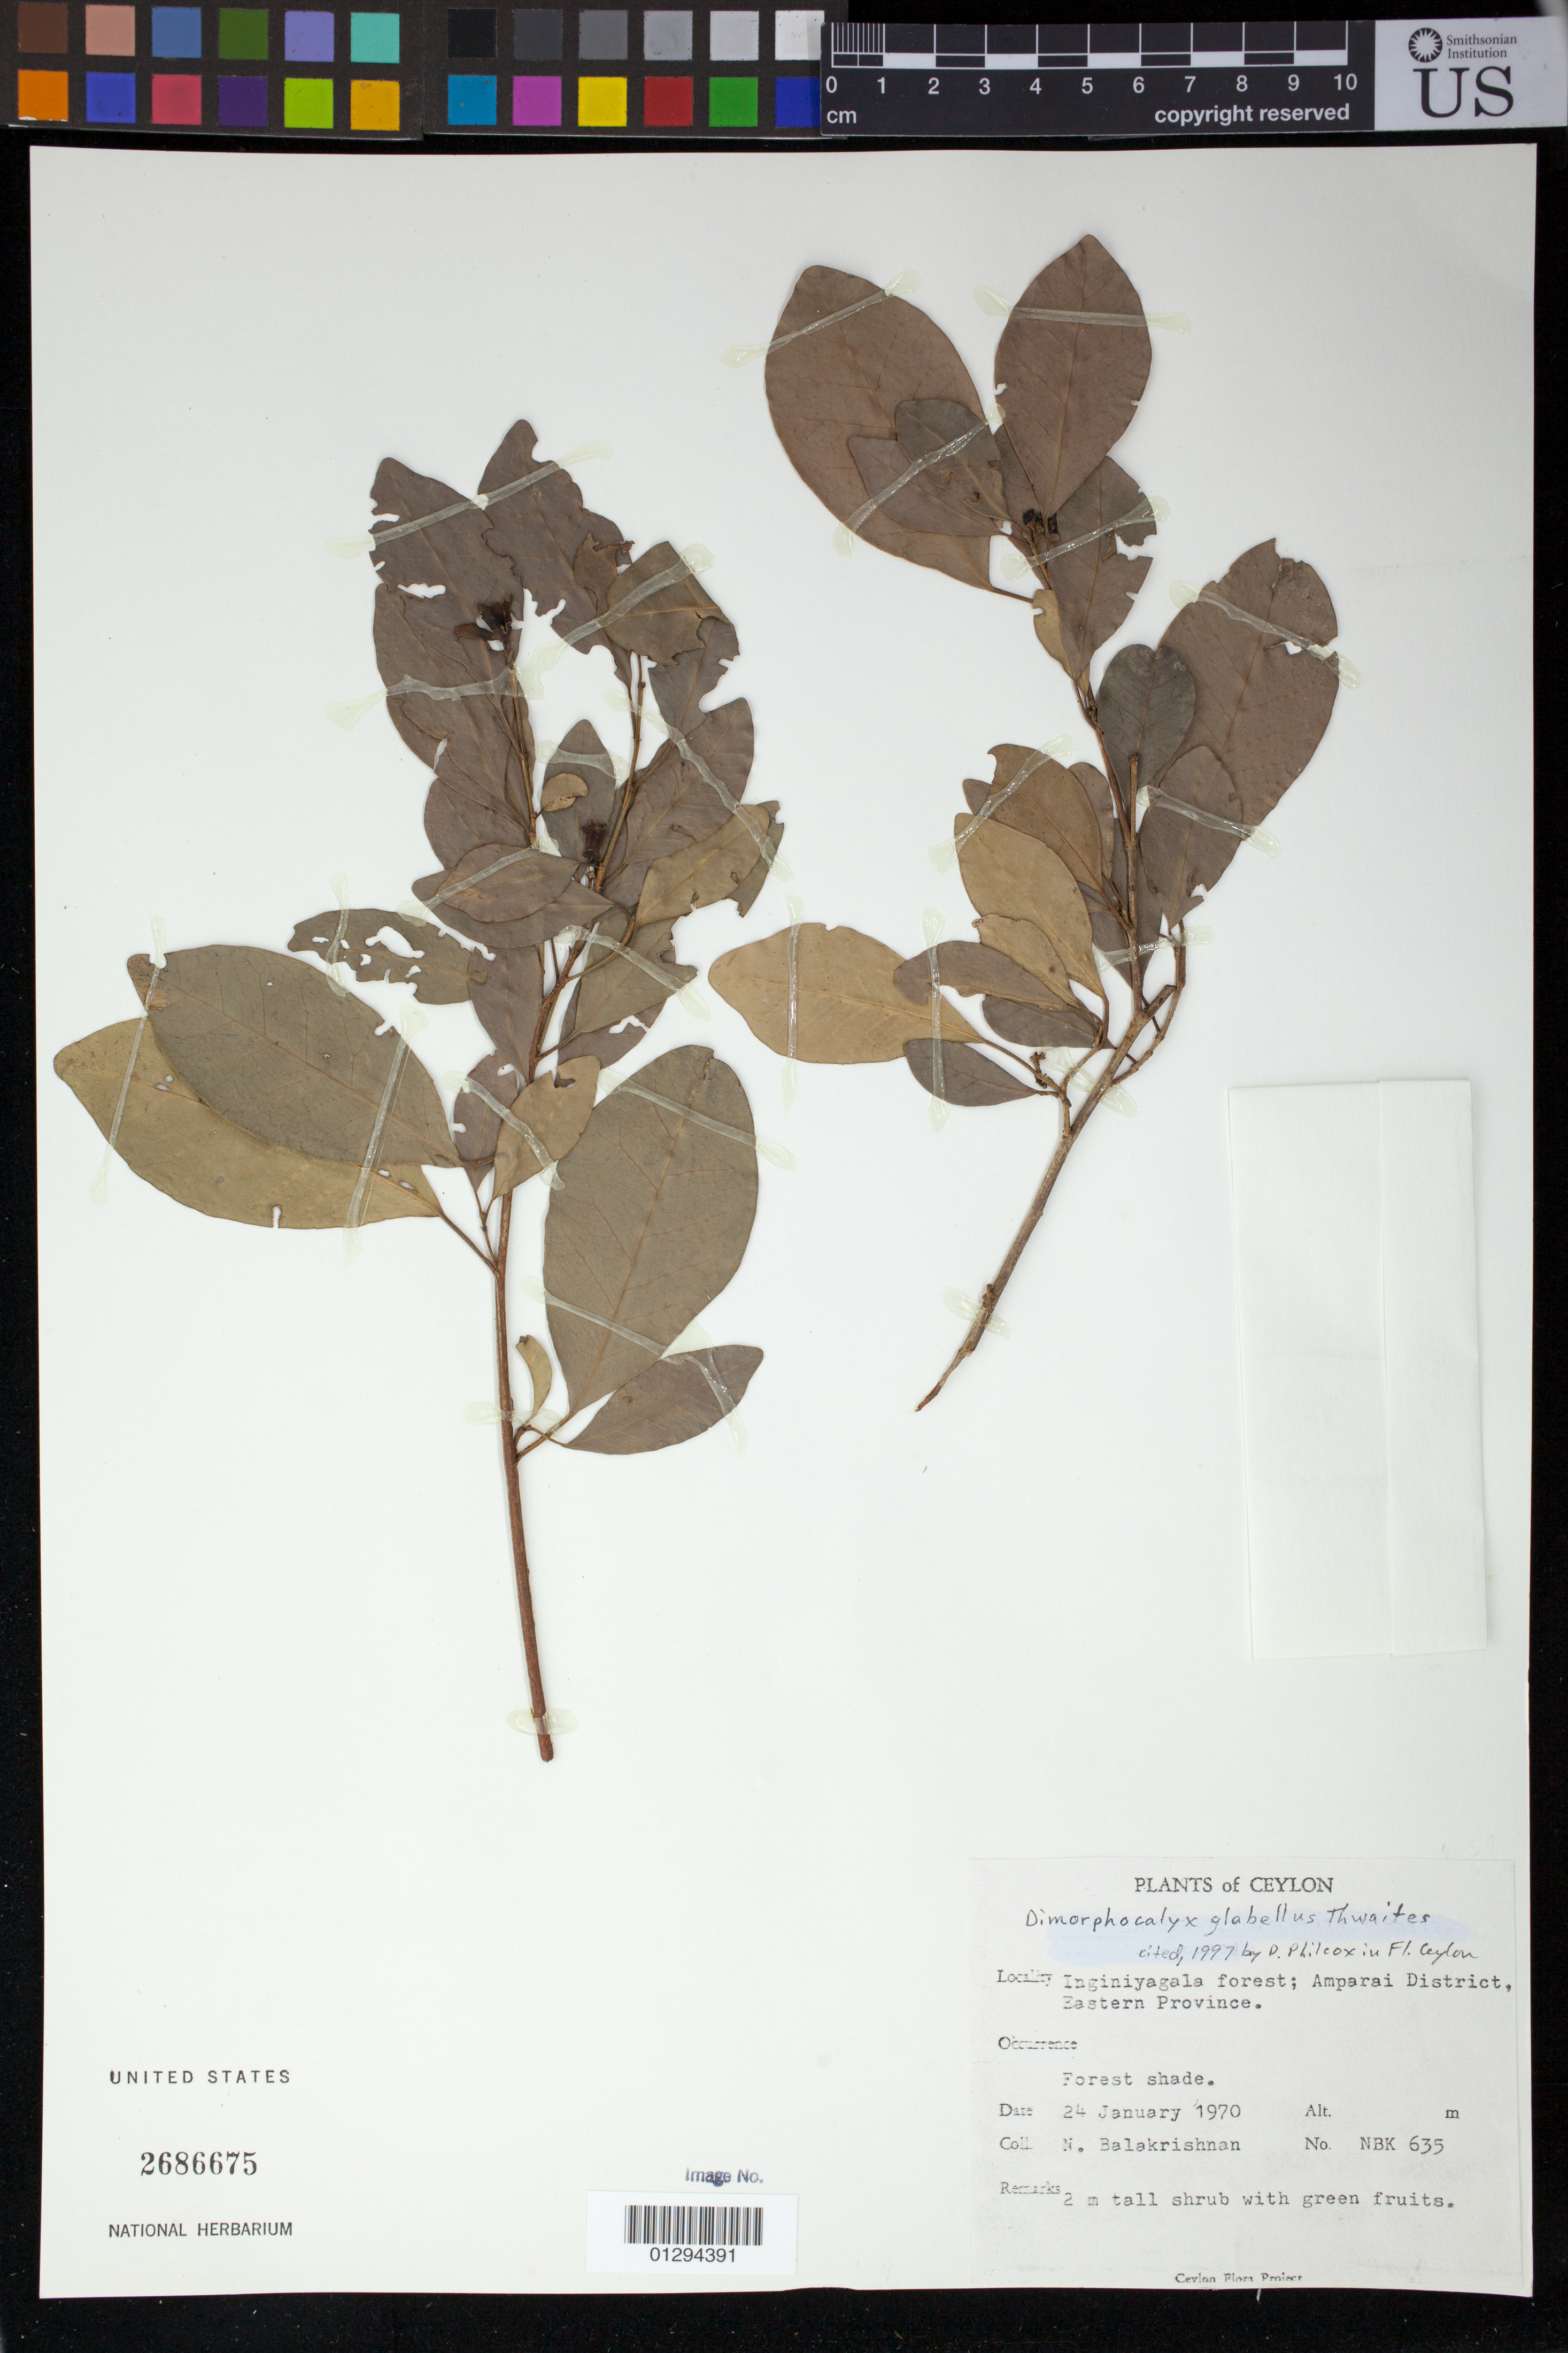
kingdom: Plantae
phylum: Tracheophyta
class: Magnoliopsida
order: Malpighiales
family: Euphorbiaceae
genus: Dimorphocalyx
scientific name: Dimorphocalyx glabellus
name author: Thwaites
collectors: N. Balakrishnan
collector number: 635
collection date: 1970-01-24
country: Sri Lanka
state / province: Eastern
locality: Inginiyagala forest, Amparai District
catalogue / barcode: US 2686675